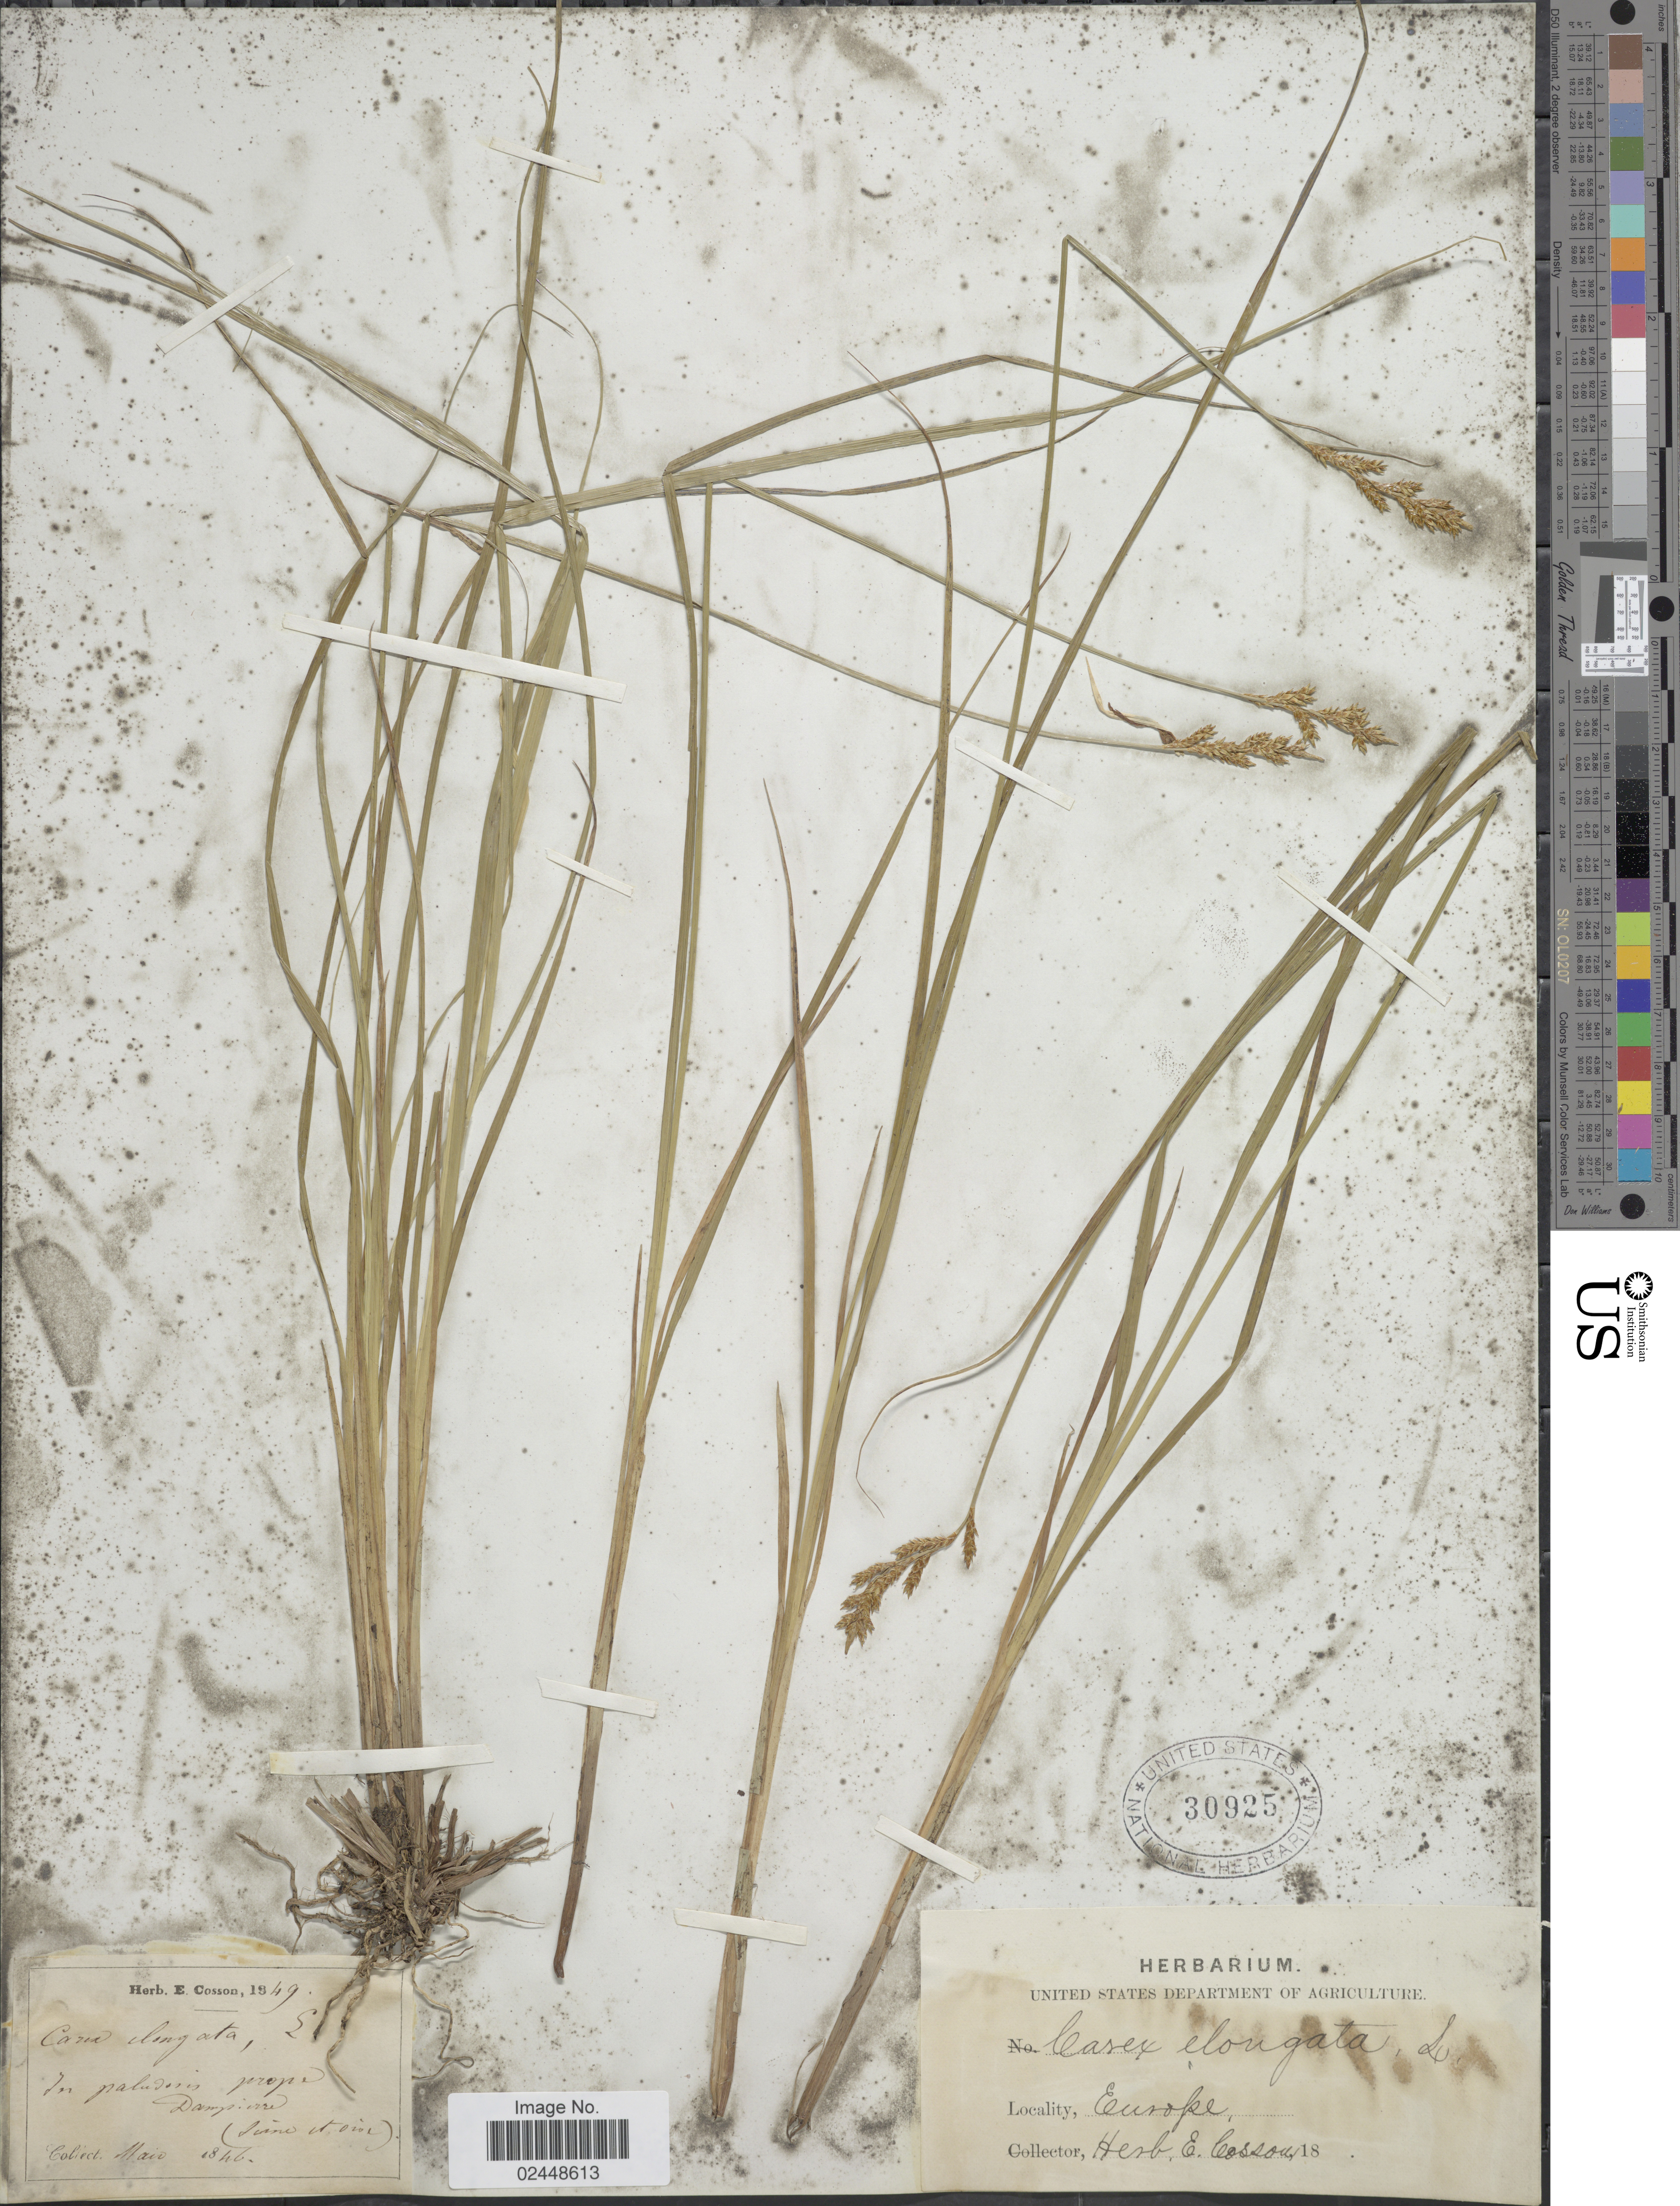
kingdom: Plantae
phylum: Tracheophyta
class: Liliopsida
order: Poales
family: Cyperaceae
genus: Carex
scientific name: Carex elongata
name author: L.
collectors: ex herb. Cosson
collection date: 1849-06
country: France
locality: In paludosis prope Dampierre [interpreted]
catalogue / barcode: US 30925